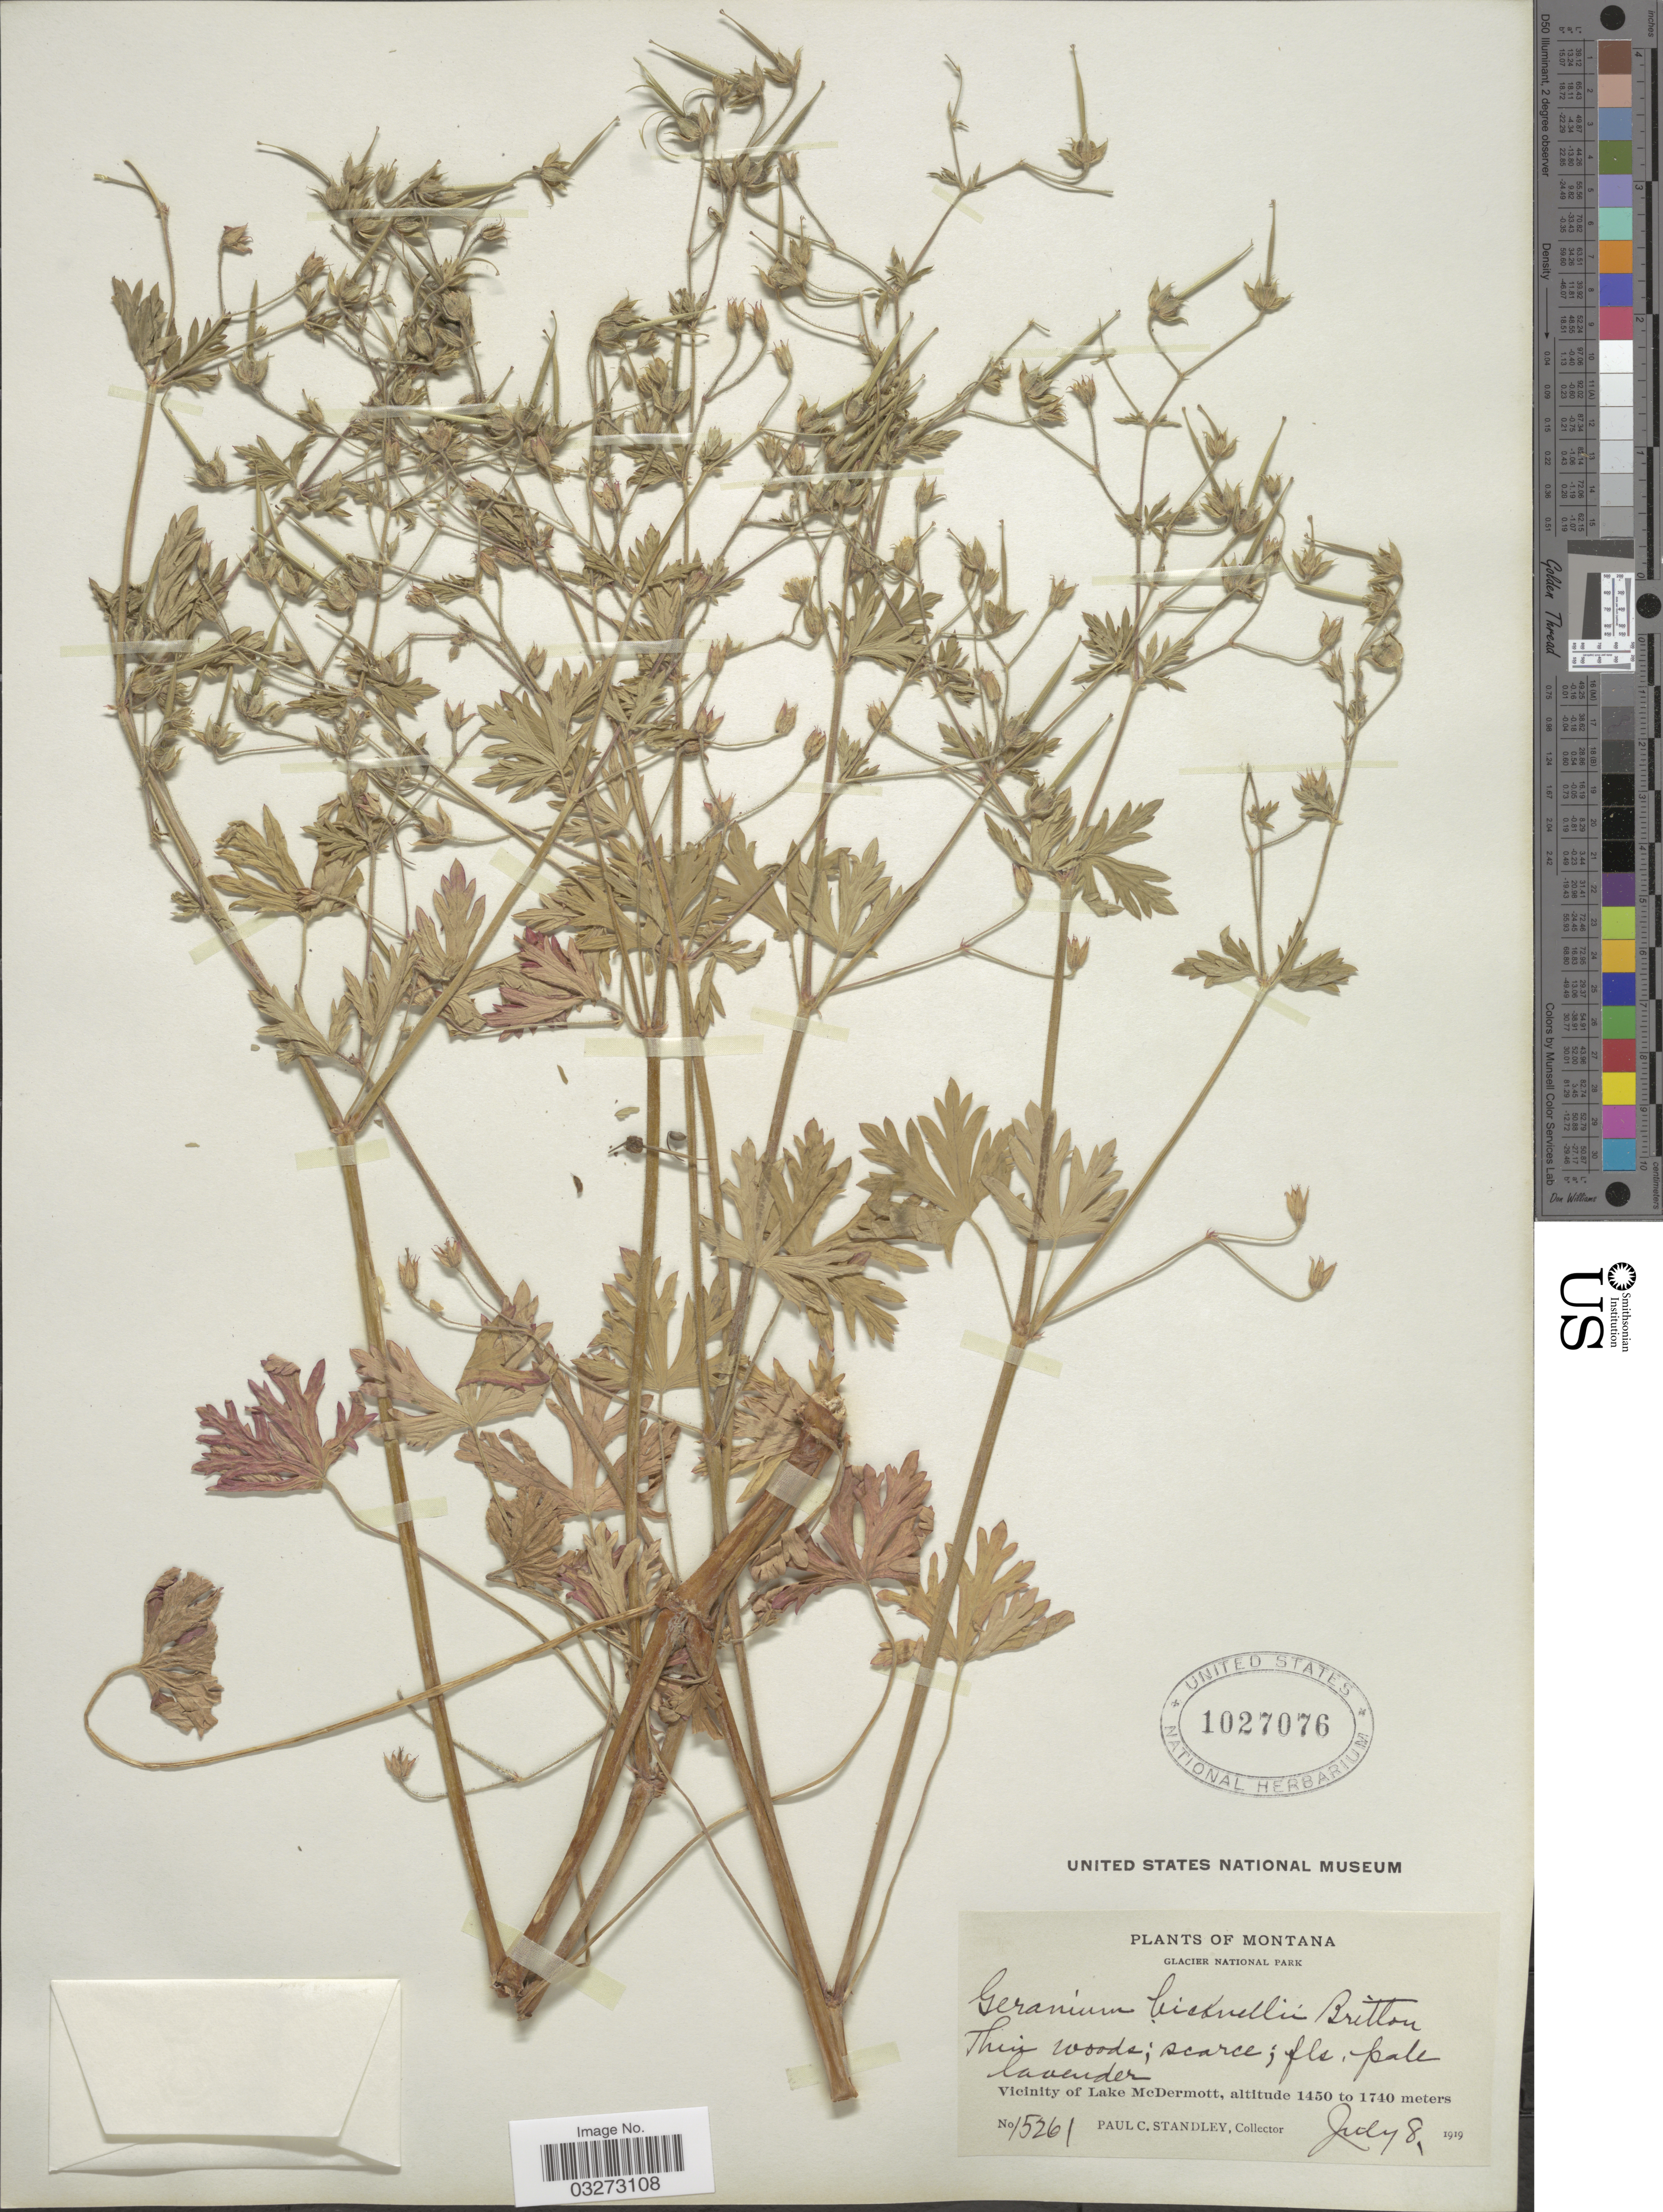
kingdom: Plantae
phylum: Tracheophyta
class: Magnoliopsida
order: Geraniales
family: Geraniaceae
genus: Geranium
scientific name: Geranium bicknellii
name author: Britton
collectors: P. C. Standley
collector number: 15261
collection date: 1919-07-08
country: United States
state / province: Montana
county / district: Glacier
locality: Glacier National Park, Vicinity of Lake McDermott.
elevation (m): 1450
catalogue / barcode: US 1027076